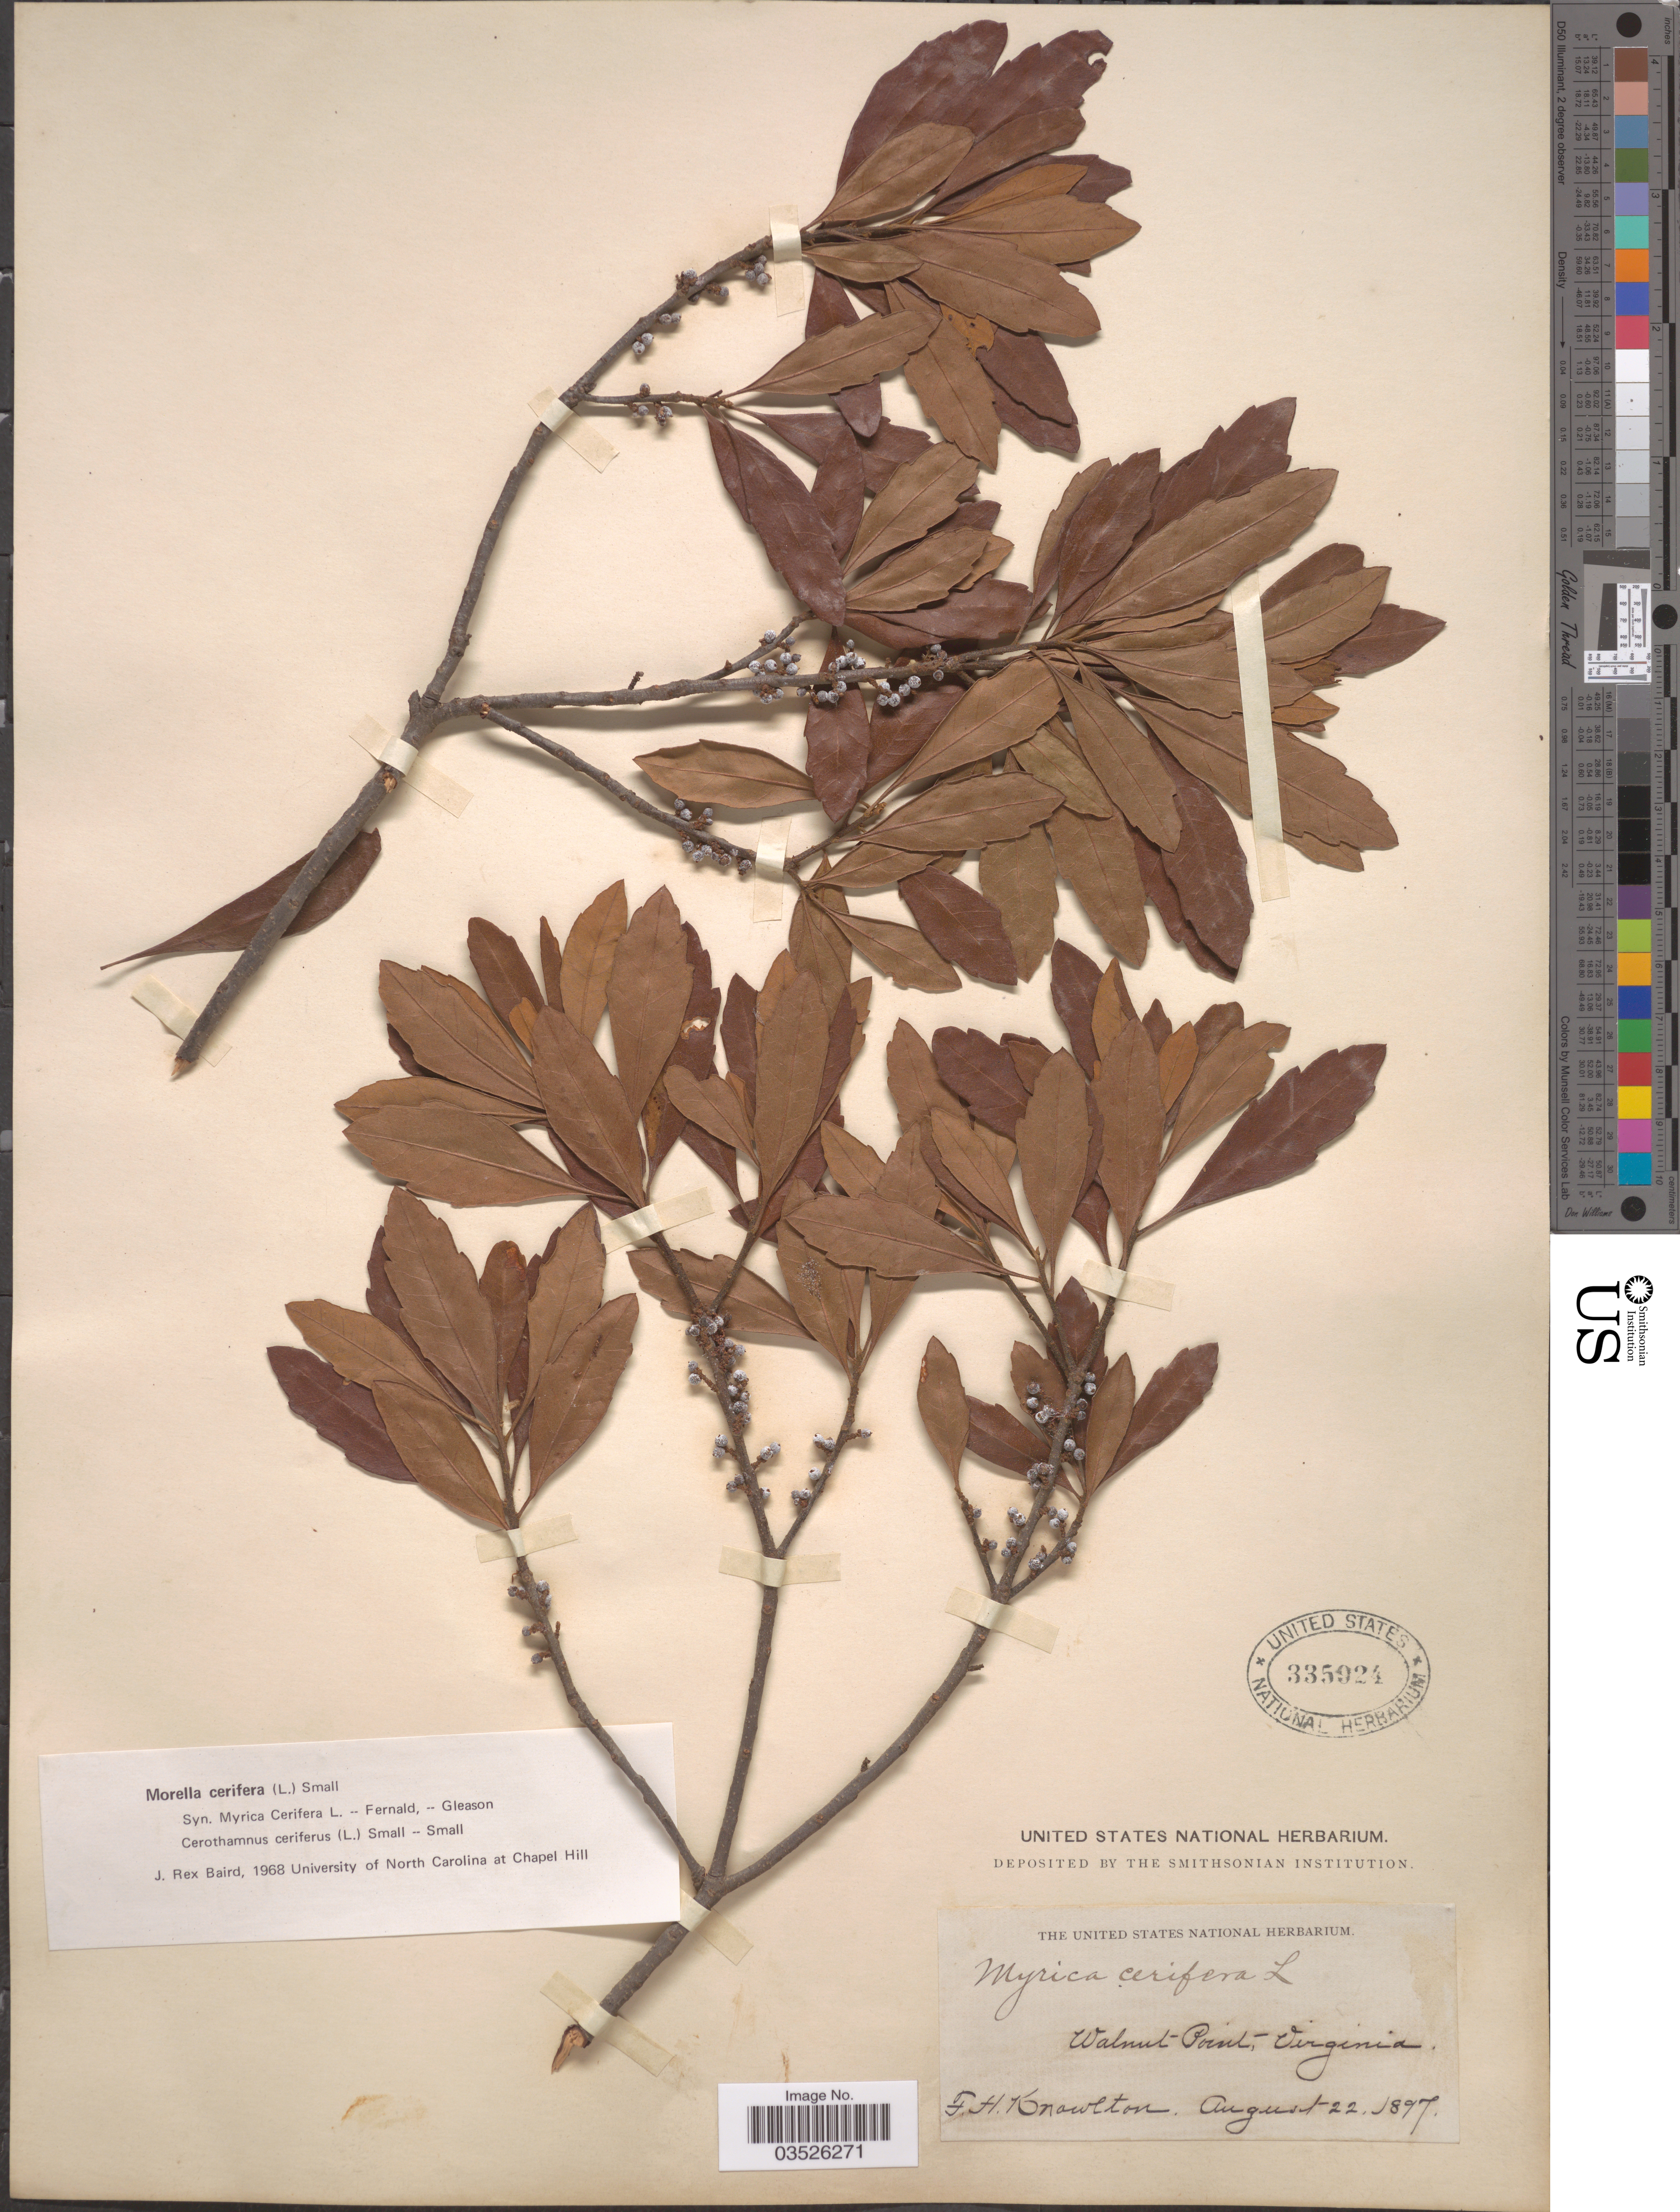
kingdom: Plantae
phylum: Tracheophyta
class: Magnoliopsida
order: Fagales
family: Myricaceae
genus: Morella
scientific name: Morella cerifera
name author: (L.) Small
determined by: Baird, James Rex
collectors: F. H. Knowlton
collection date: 1897-08-22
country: United States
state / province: Virginia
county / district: Northumberland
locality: Walnut Point.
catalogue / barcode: US 335924